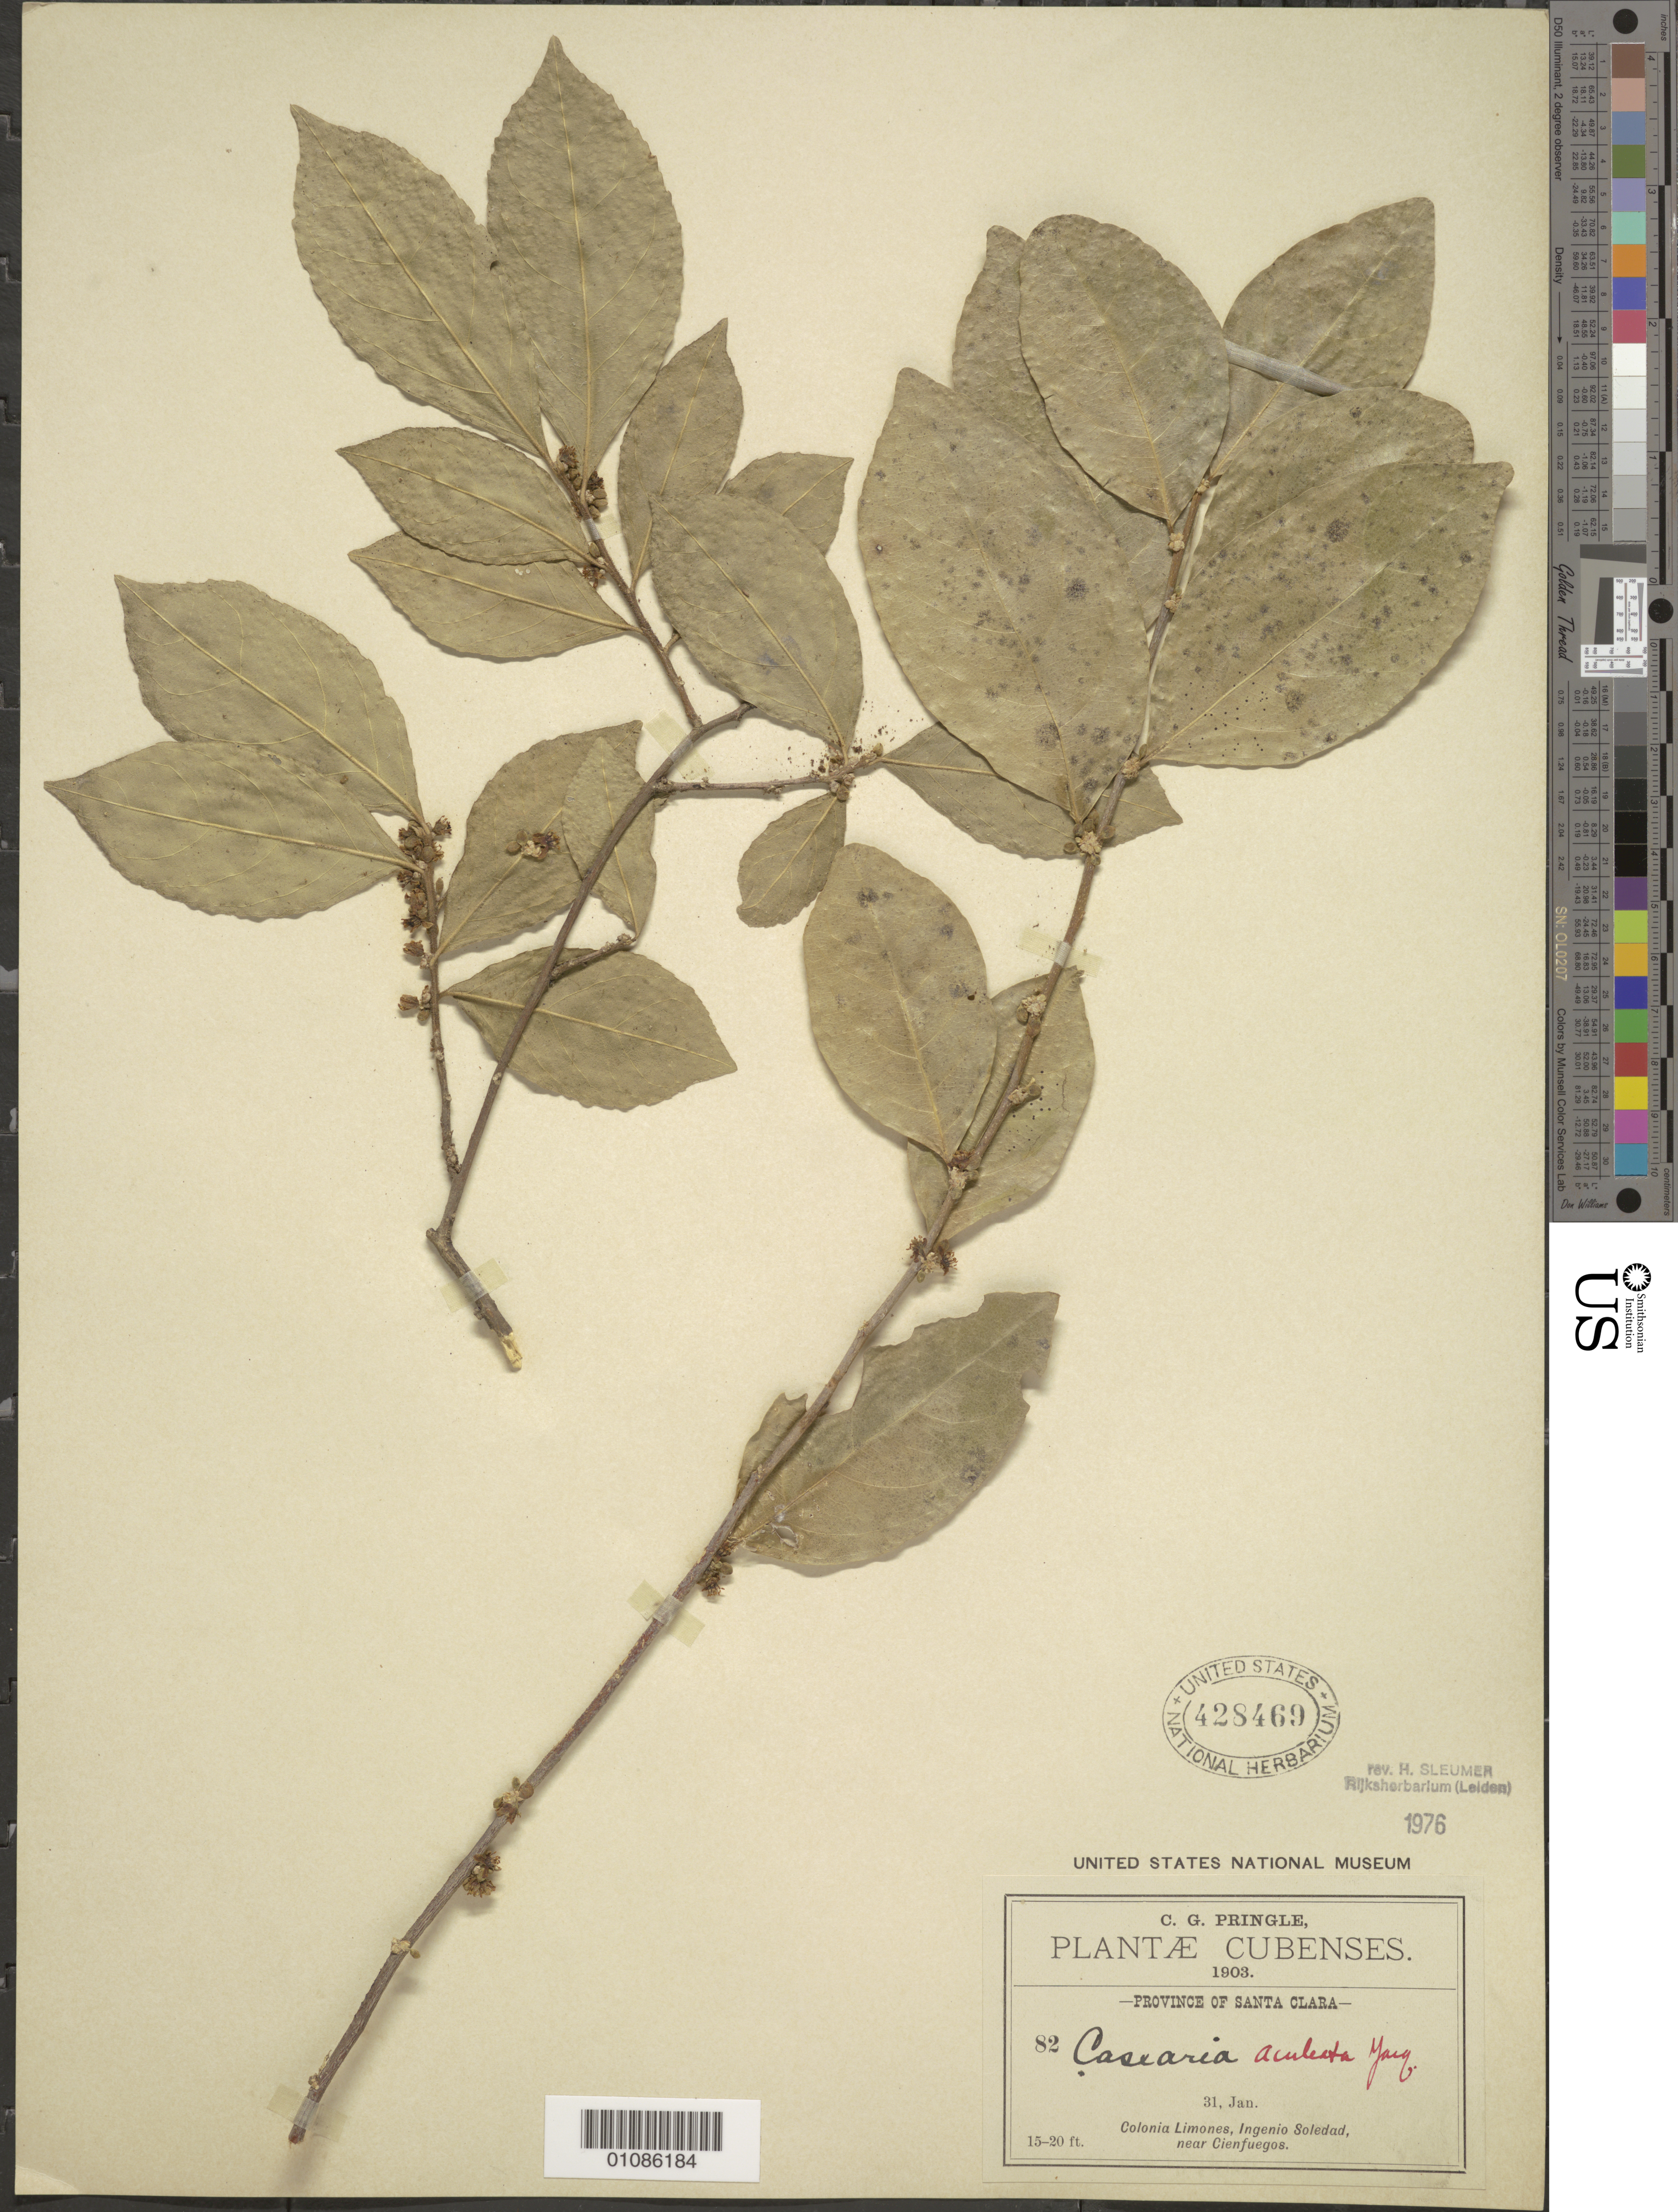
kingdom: Plantae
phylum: Tracheophyta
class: Magnoliopsida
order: Malpighiales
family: Salicaceae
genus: Casearia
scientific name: Casearia aculeata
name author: Jacq.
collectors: C. G. Pringle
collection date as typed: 31 Jan 1903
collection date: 1903-01-31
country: Cuba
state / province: Cienfuegos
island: Cuba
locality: Cienfuegos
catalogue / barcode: US 428469